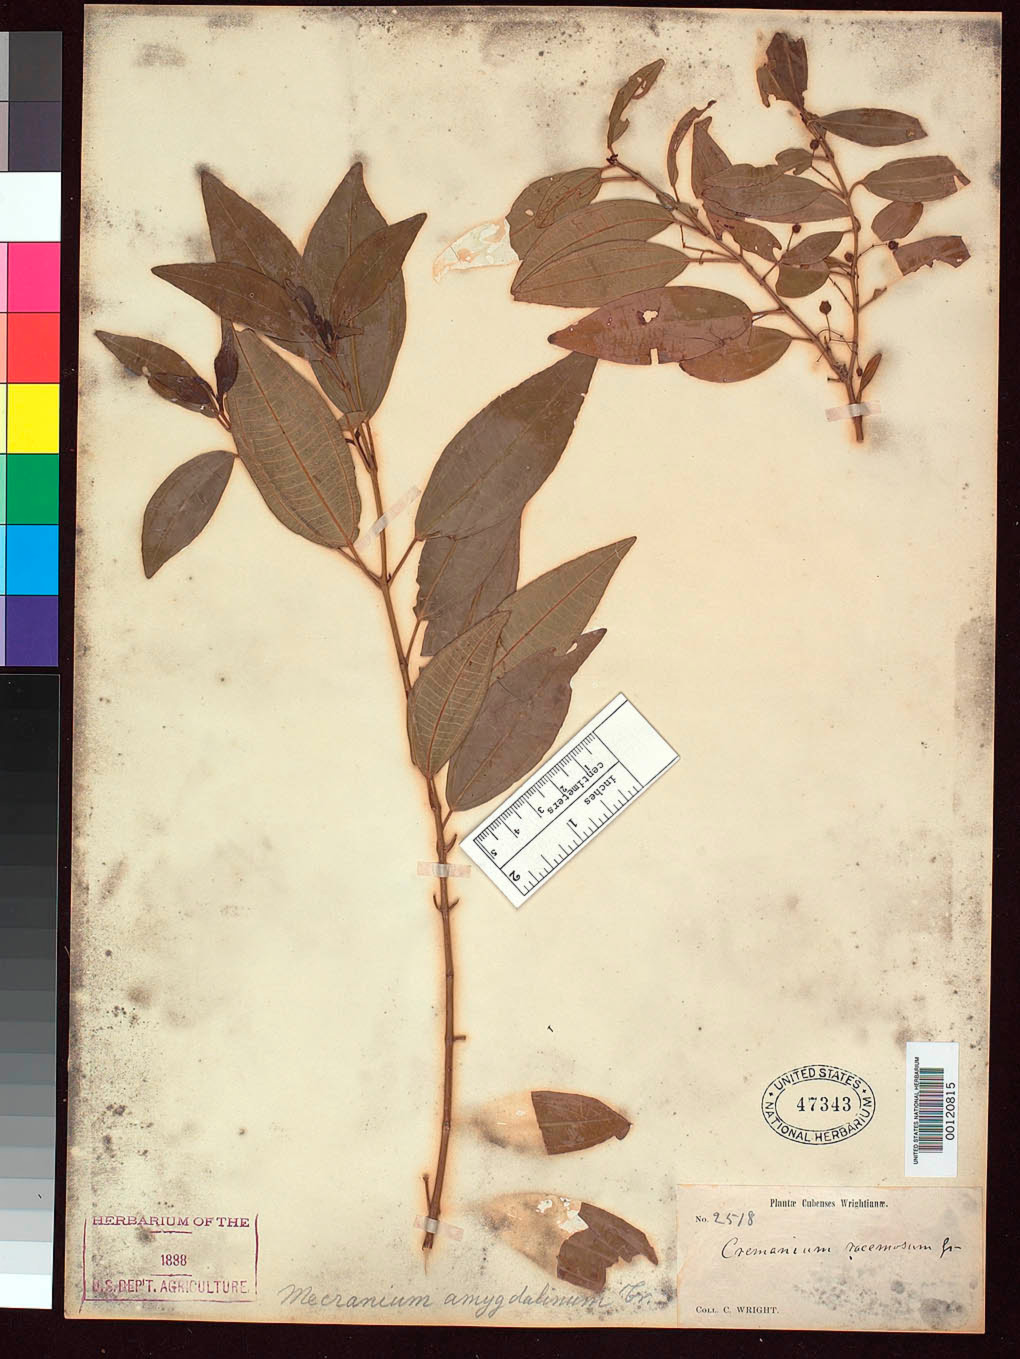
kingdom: Plantae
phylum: Tracheophyta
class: Magnoliopsida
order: Myrtales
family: Melastomataceae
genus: Cremanium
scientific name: Cremanium racemosum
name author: Griseb.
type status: Isotype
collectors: C. Wright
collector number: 2518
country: Cuba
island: Greater Antilles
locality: La Palma, Pinal Rangel.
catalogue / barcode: US 47343